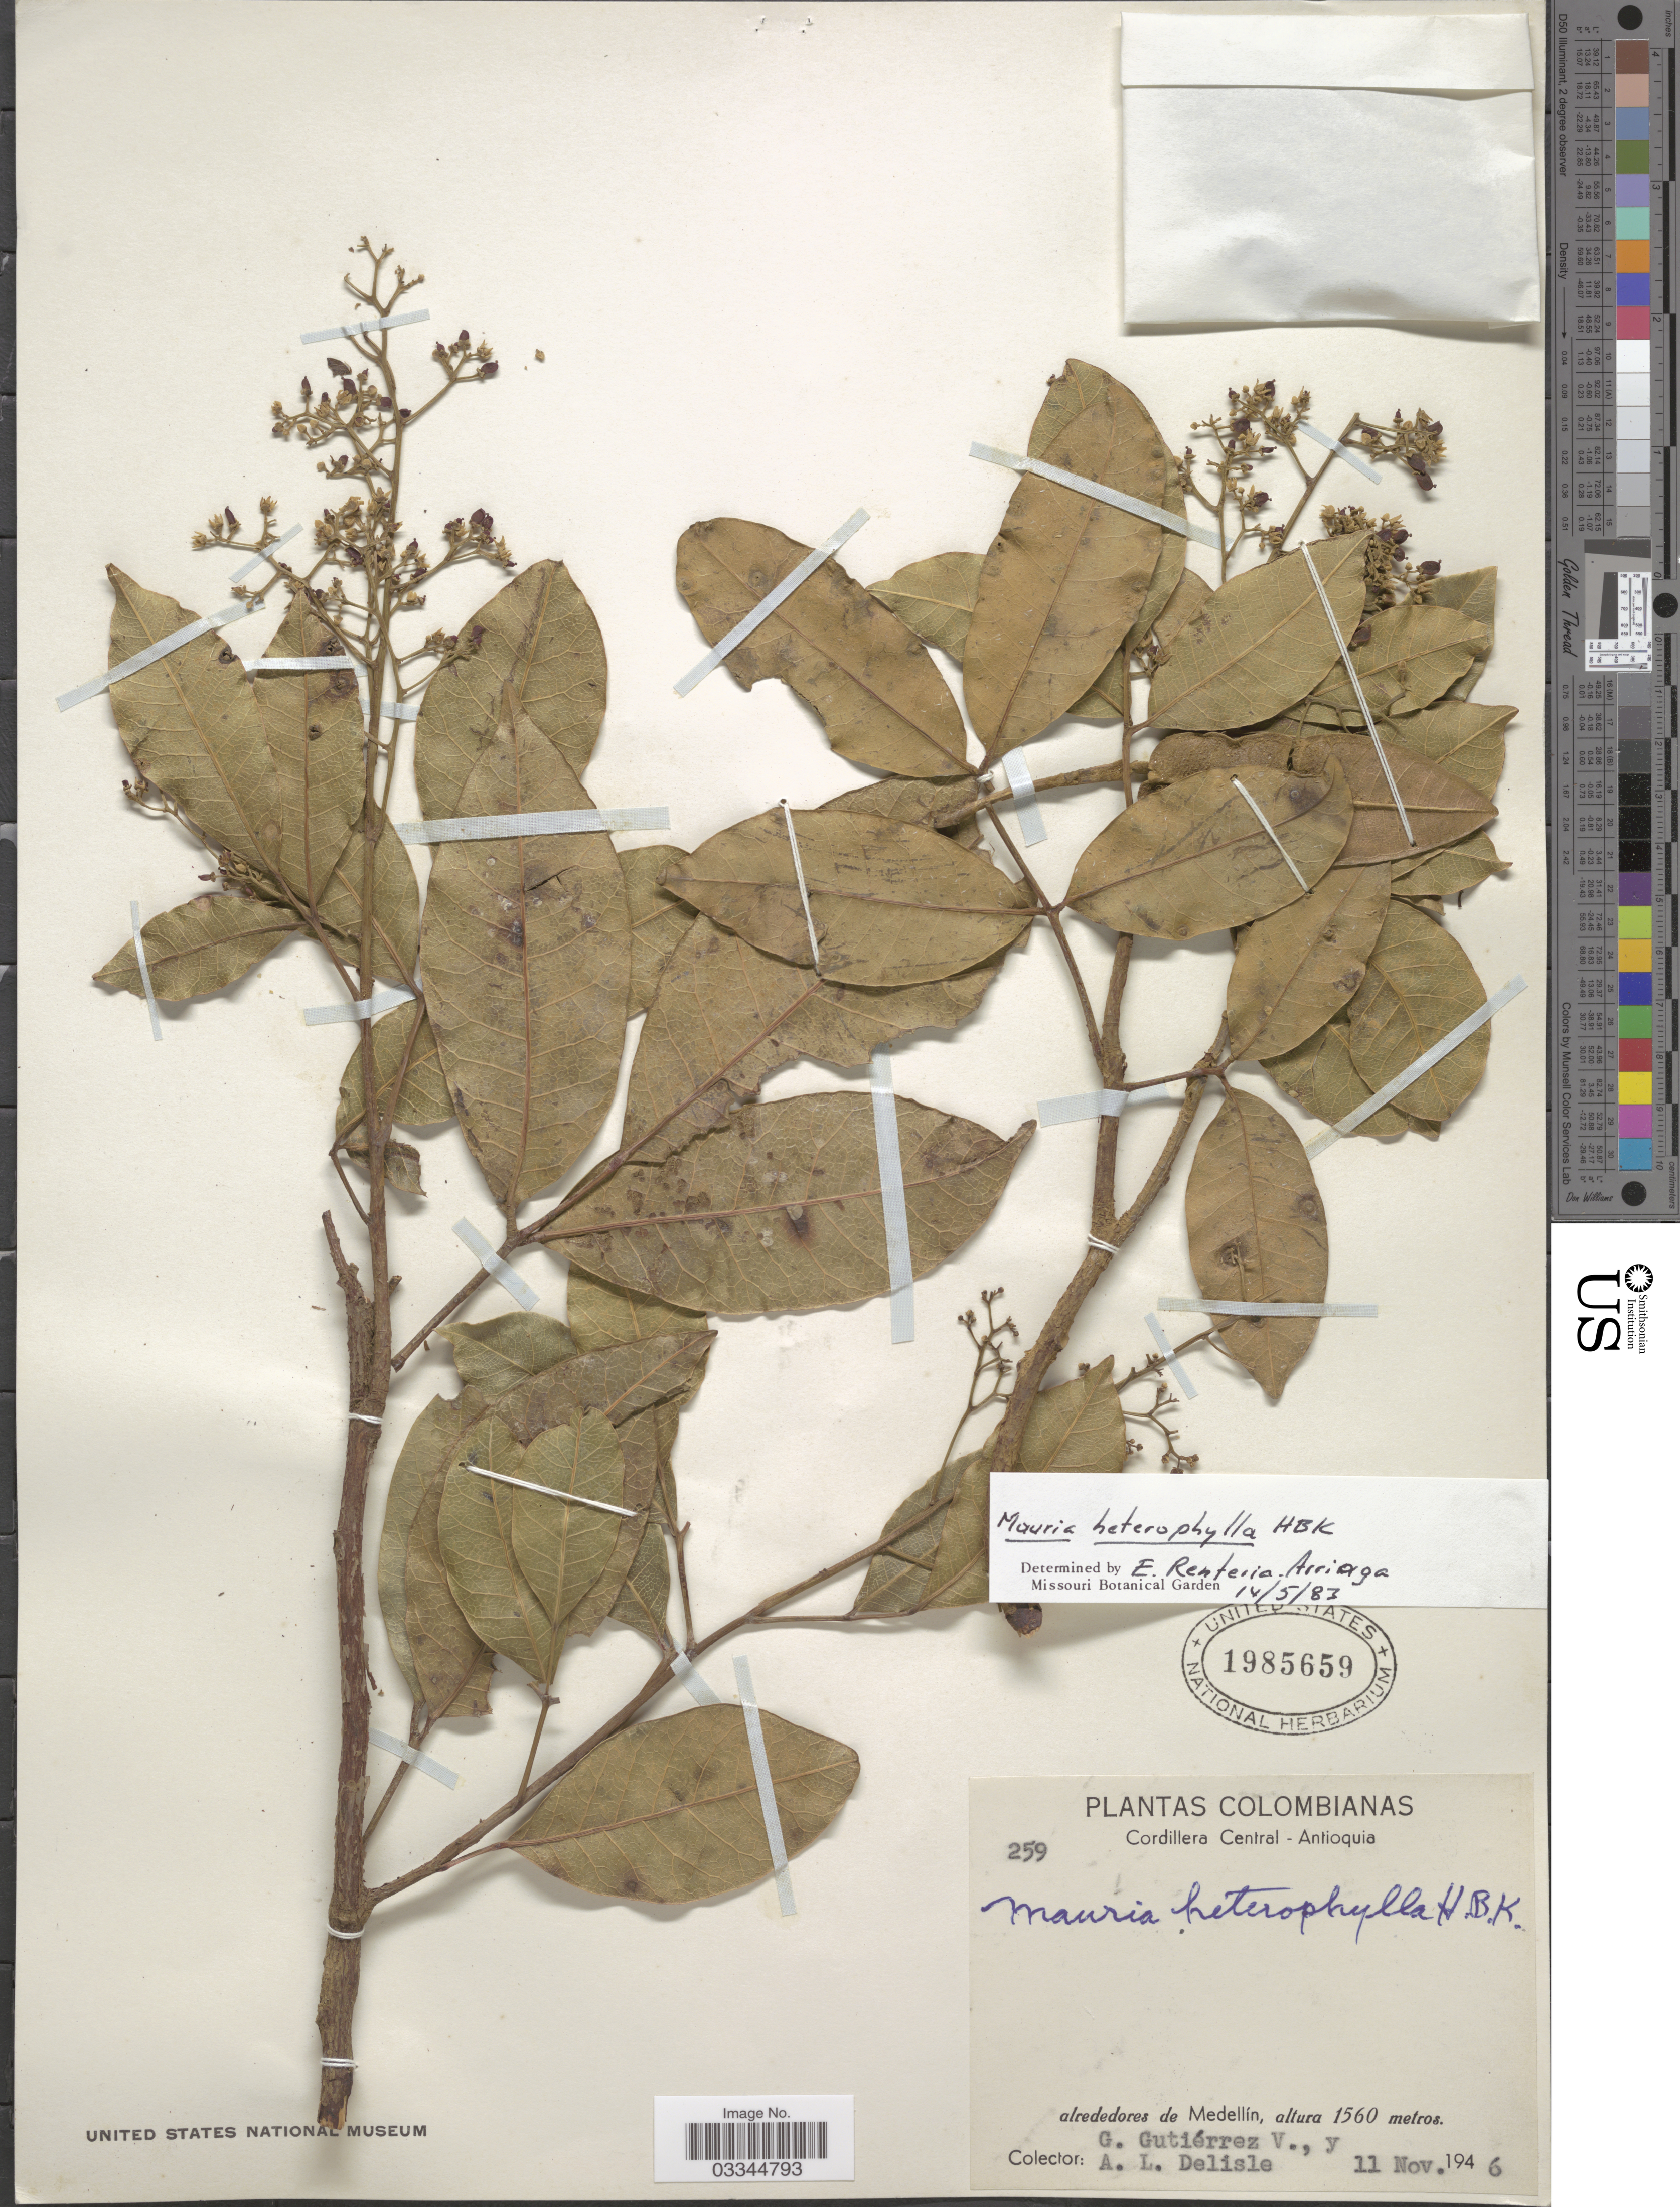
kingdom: Plantae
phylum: Tracheophyta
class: Magnoliopsida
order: Sapindales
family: Anacardiaceae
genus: Mauria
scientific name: Mauria heterophylla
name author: Kunth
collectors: G. Gutiérrez V. & A. Delisle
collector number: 259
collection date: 1946-11-11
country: Colombia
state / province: Antioquia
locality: Cordillera Central, alrededores de Medellín.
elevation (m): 1560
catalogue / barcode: US 1985659